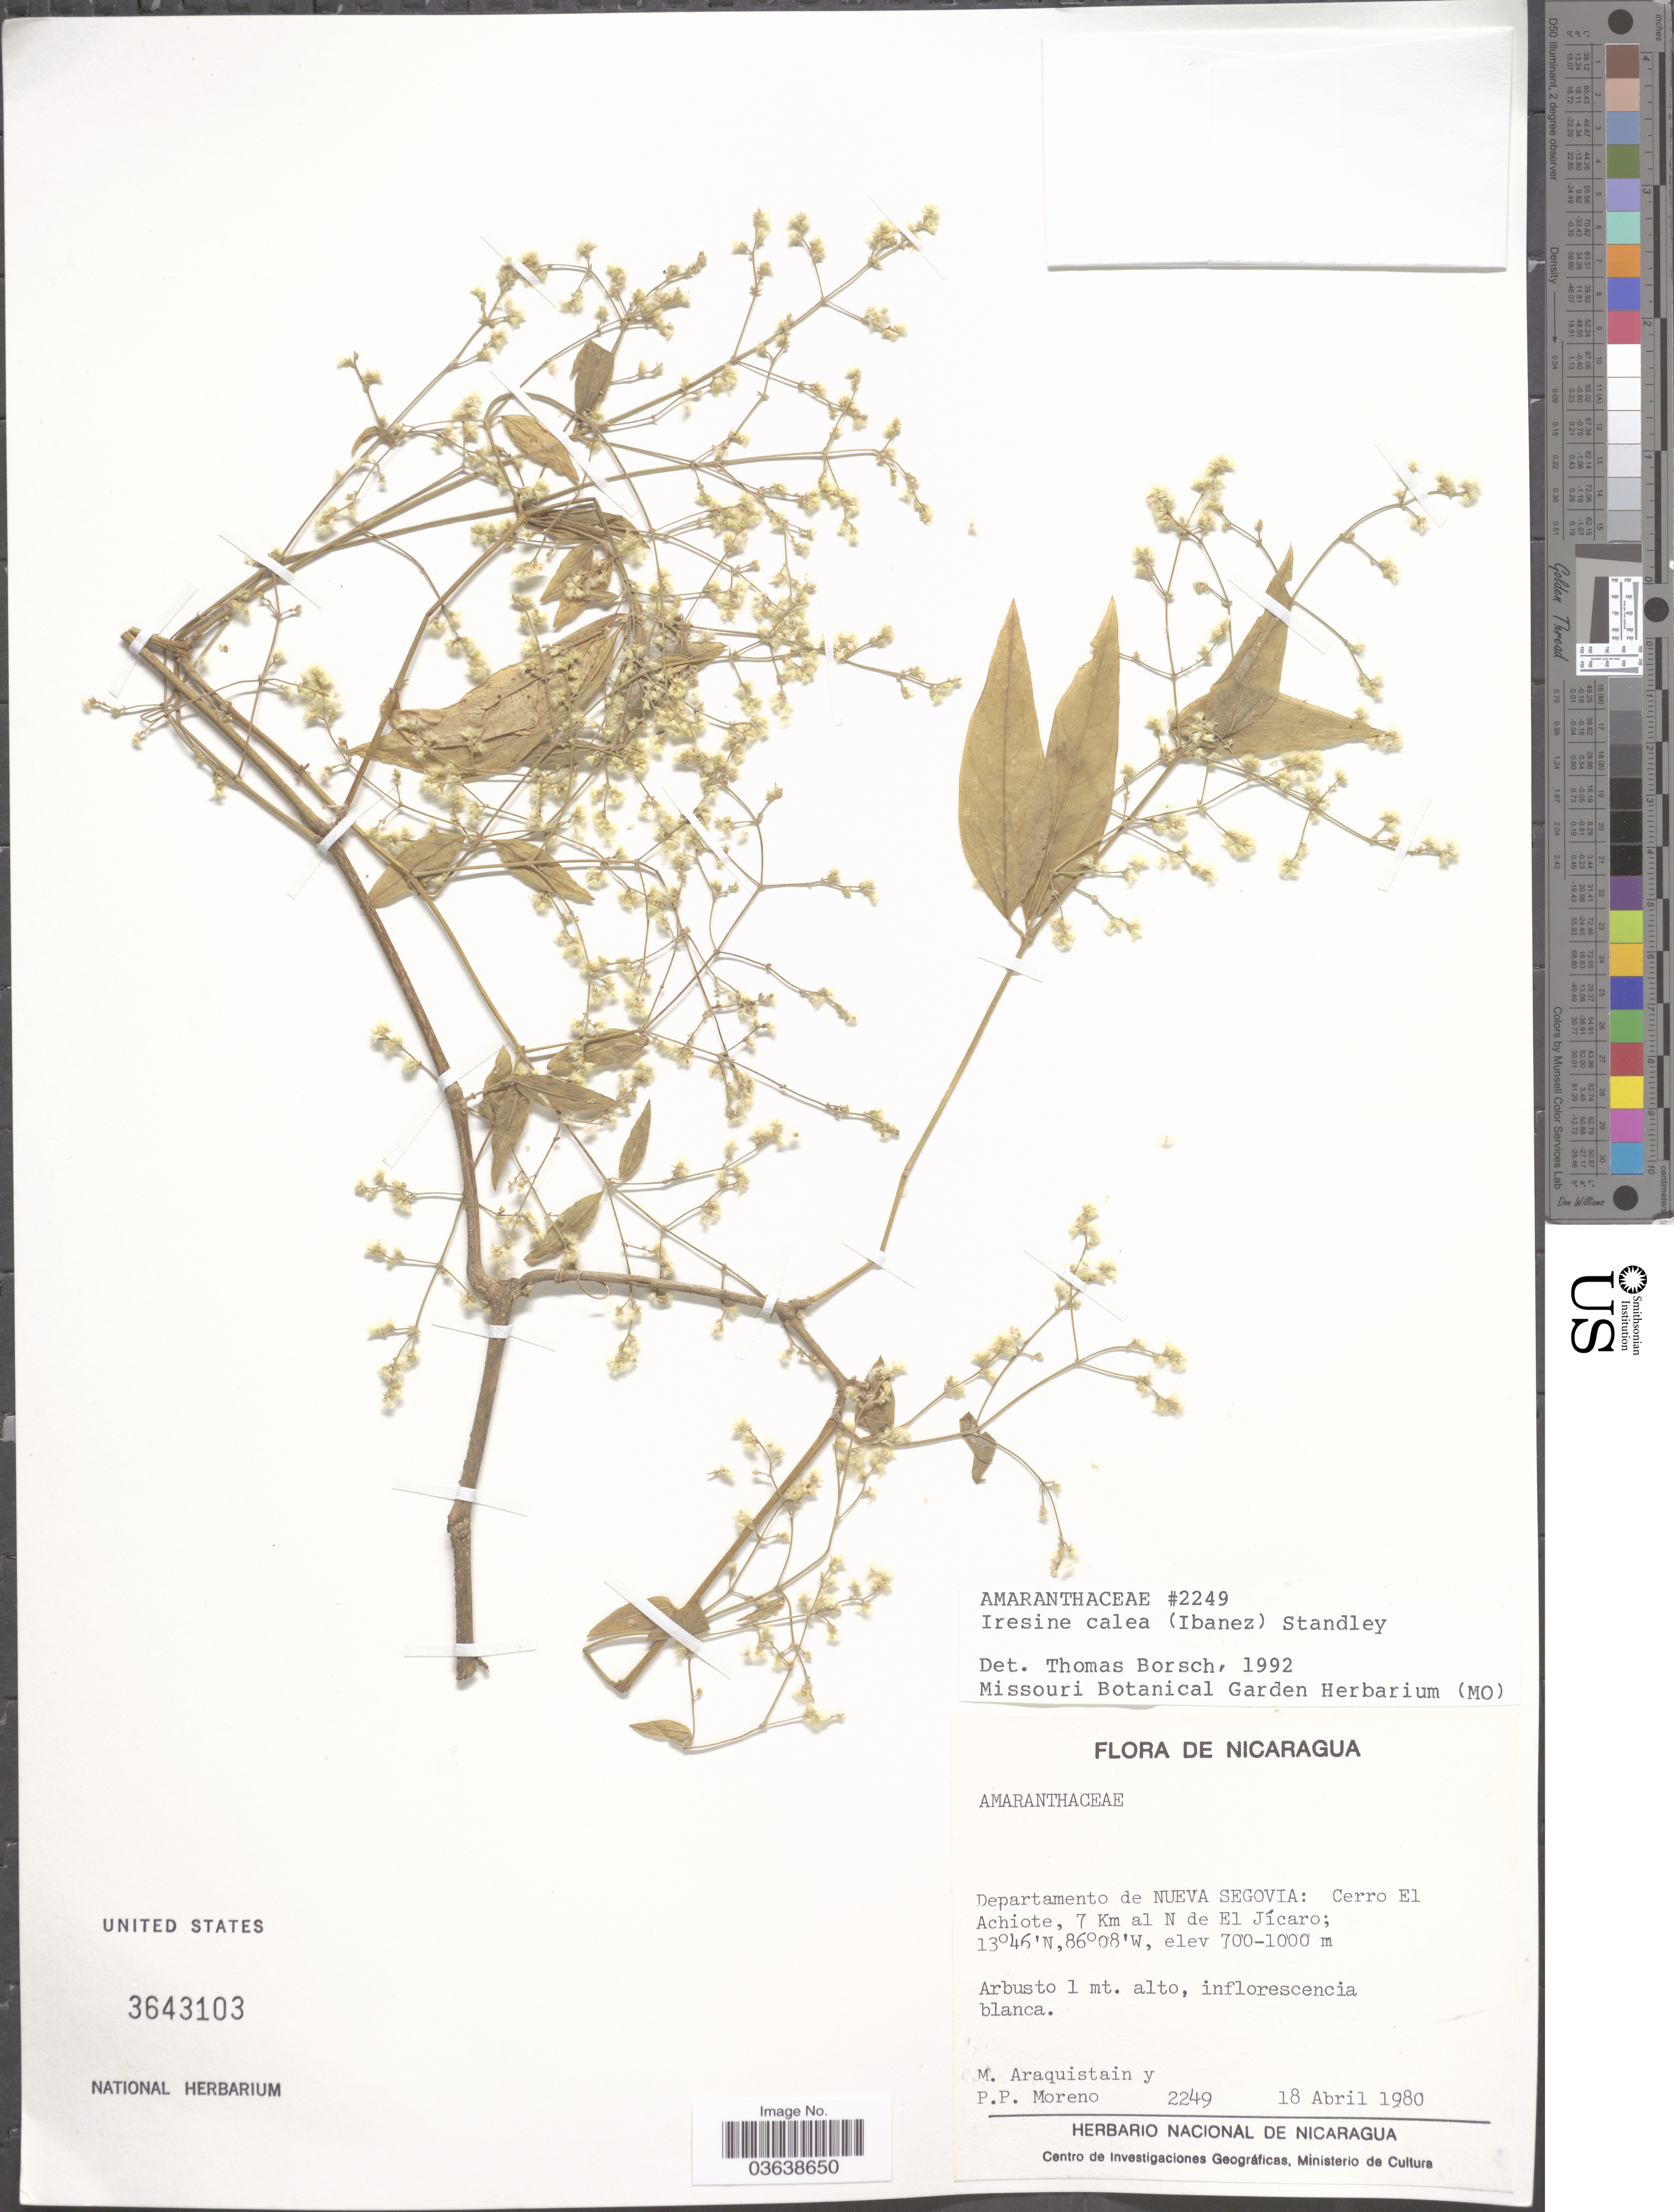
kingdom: Plantae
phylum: Tracheophyta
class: Magnoliopsida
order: Caryophyllales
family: Amaranthaceae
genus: Iresine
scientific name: Iresine calea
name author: (Ibáñez) Standl.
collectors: M. Araquistain & P. Moreno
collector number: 2249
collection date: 1980-04-18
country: Nicaragua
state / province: Nueva Segovia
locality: Departamento de Nueva Segovia: Cerro El Achiote, 7 Km al N de El Jícaro.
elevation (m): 700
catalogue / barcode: US 3643103